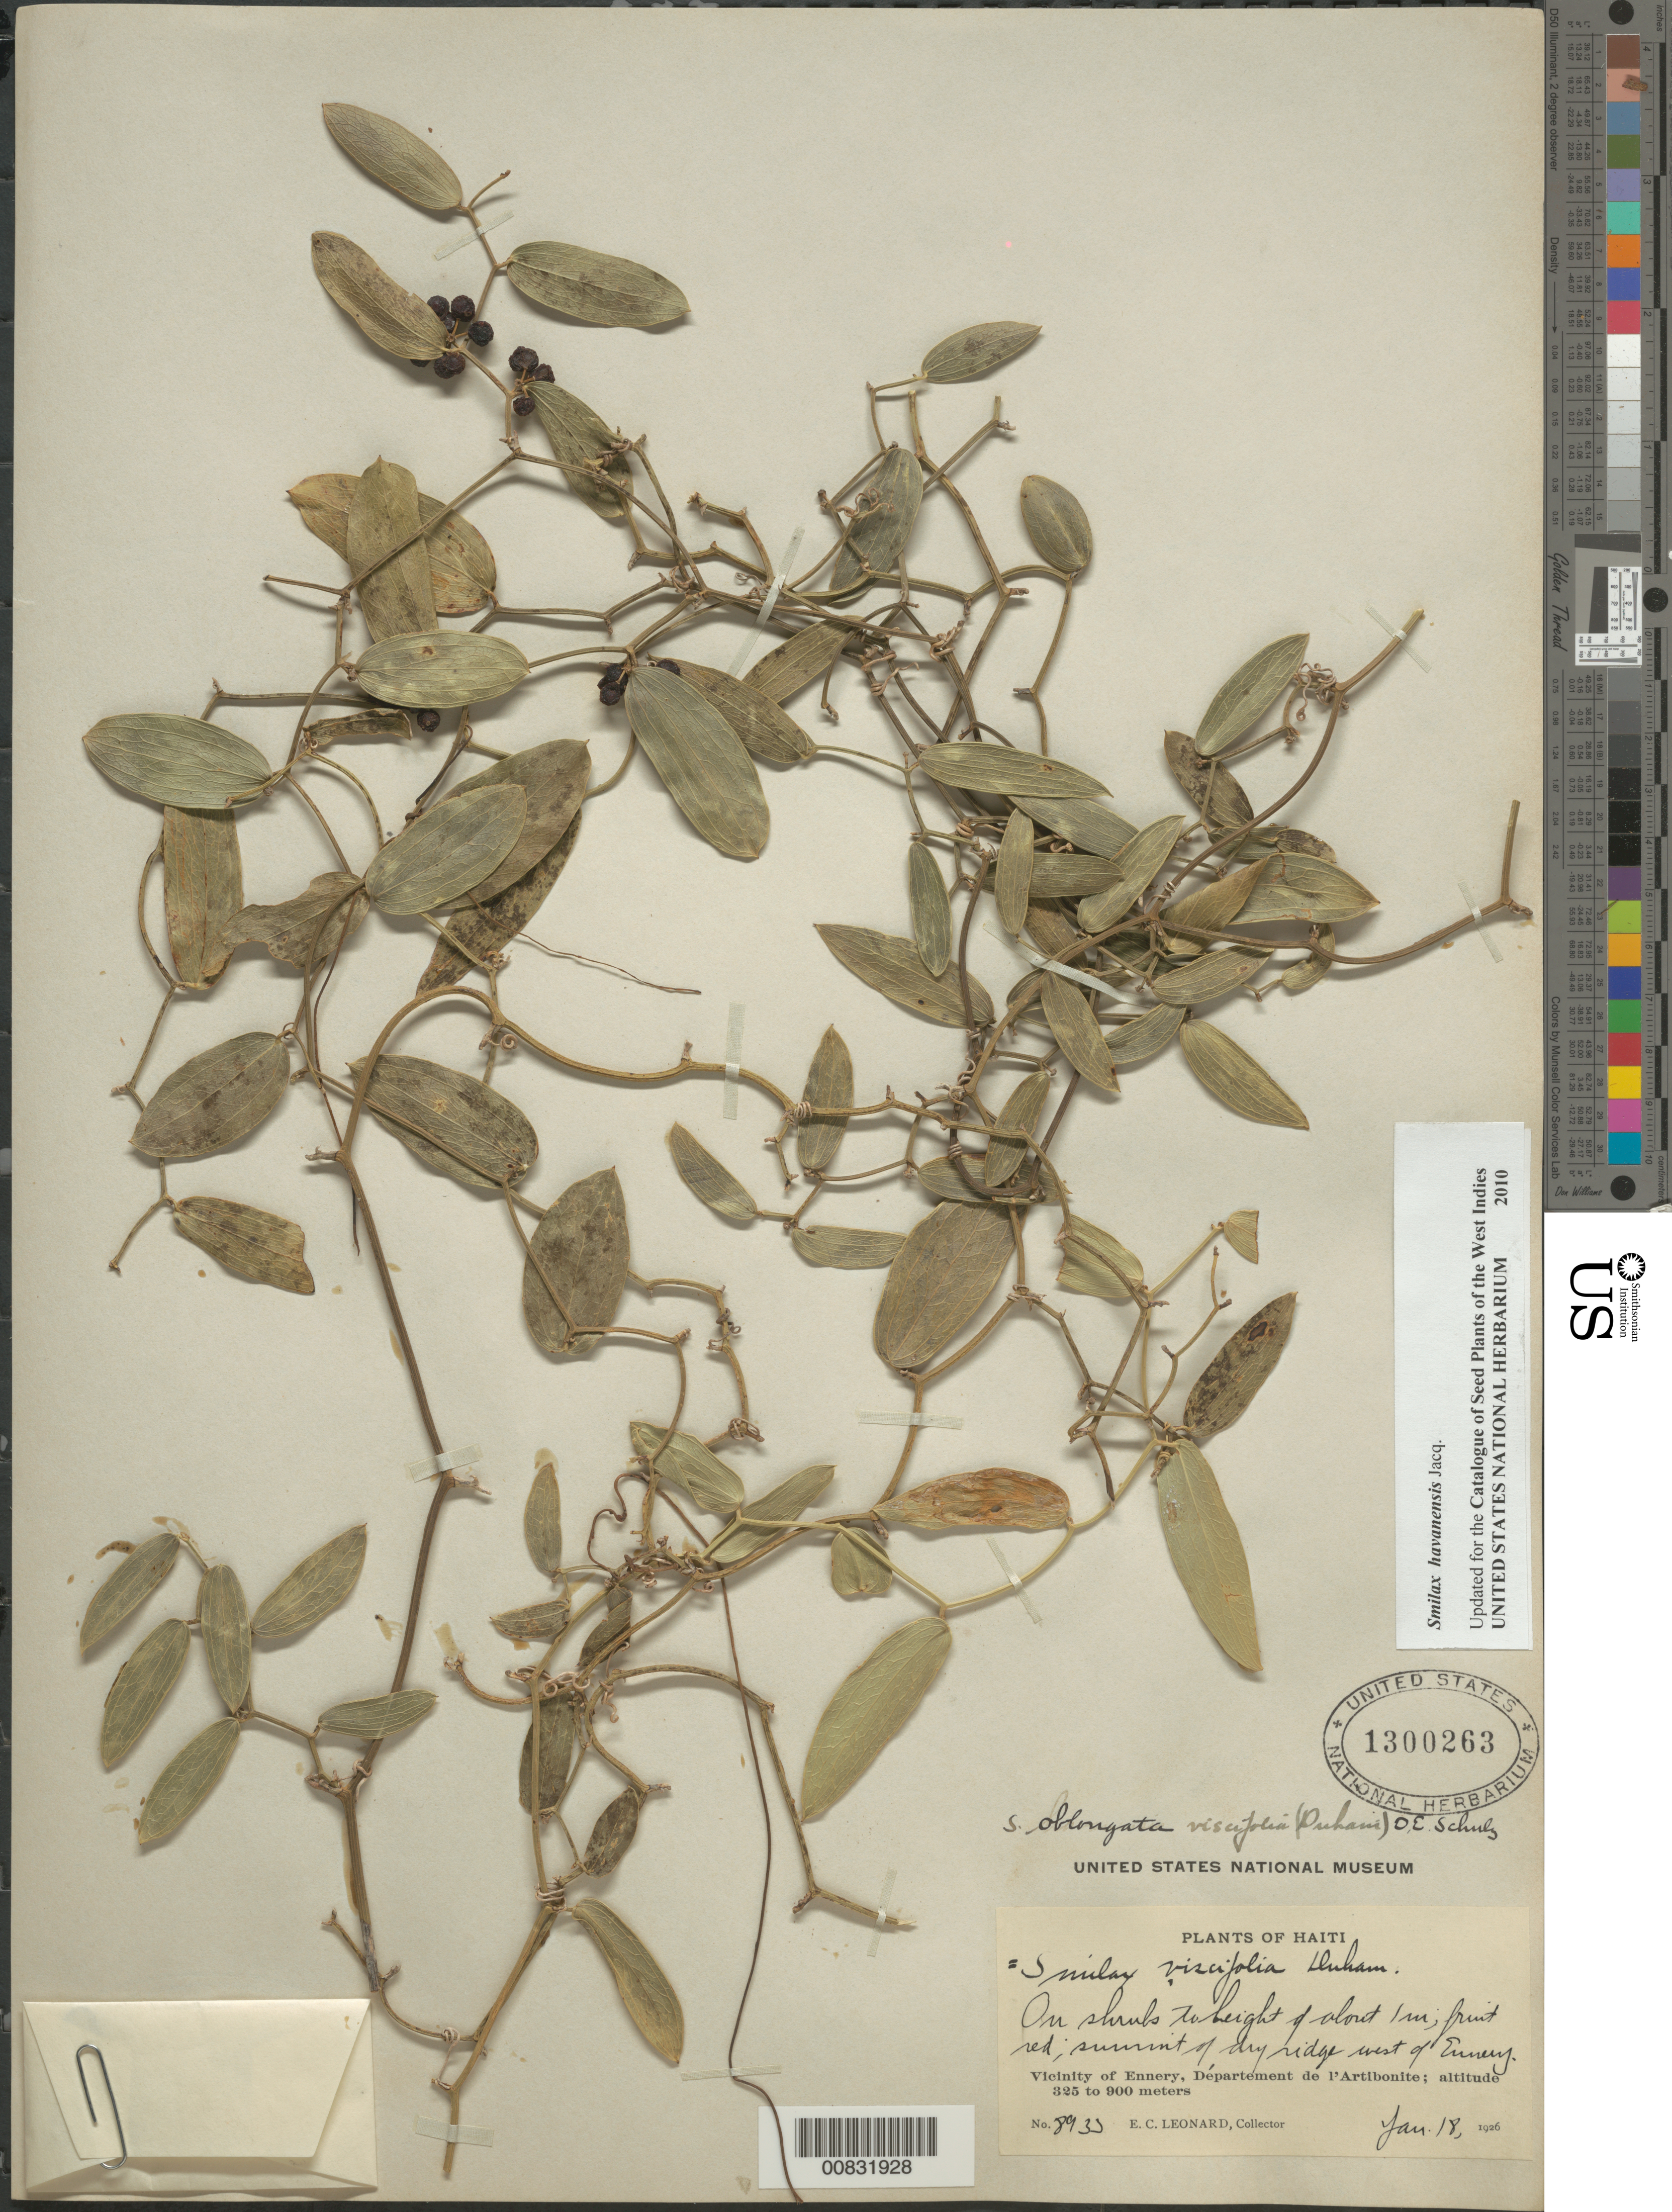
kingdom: Plantae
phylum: Tracheophyta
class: Liliopsida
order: Liliales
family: Smilacaceae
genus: Smilax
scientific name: Smilax havanensis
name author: Jacq.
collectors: E. C. Leonard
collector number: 8933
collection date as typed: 18 Jan 1926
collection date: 1926-01-18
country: Haiti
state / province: Artibonite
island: Hispaniola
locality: Vicinity of Ennery. Summit of dry ridge west of Ennery.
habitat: On shrubs to height of aboout 1 m; fruit red. Summit of dry ridge.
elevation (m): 325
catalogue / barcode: US 1300263